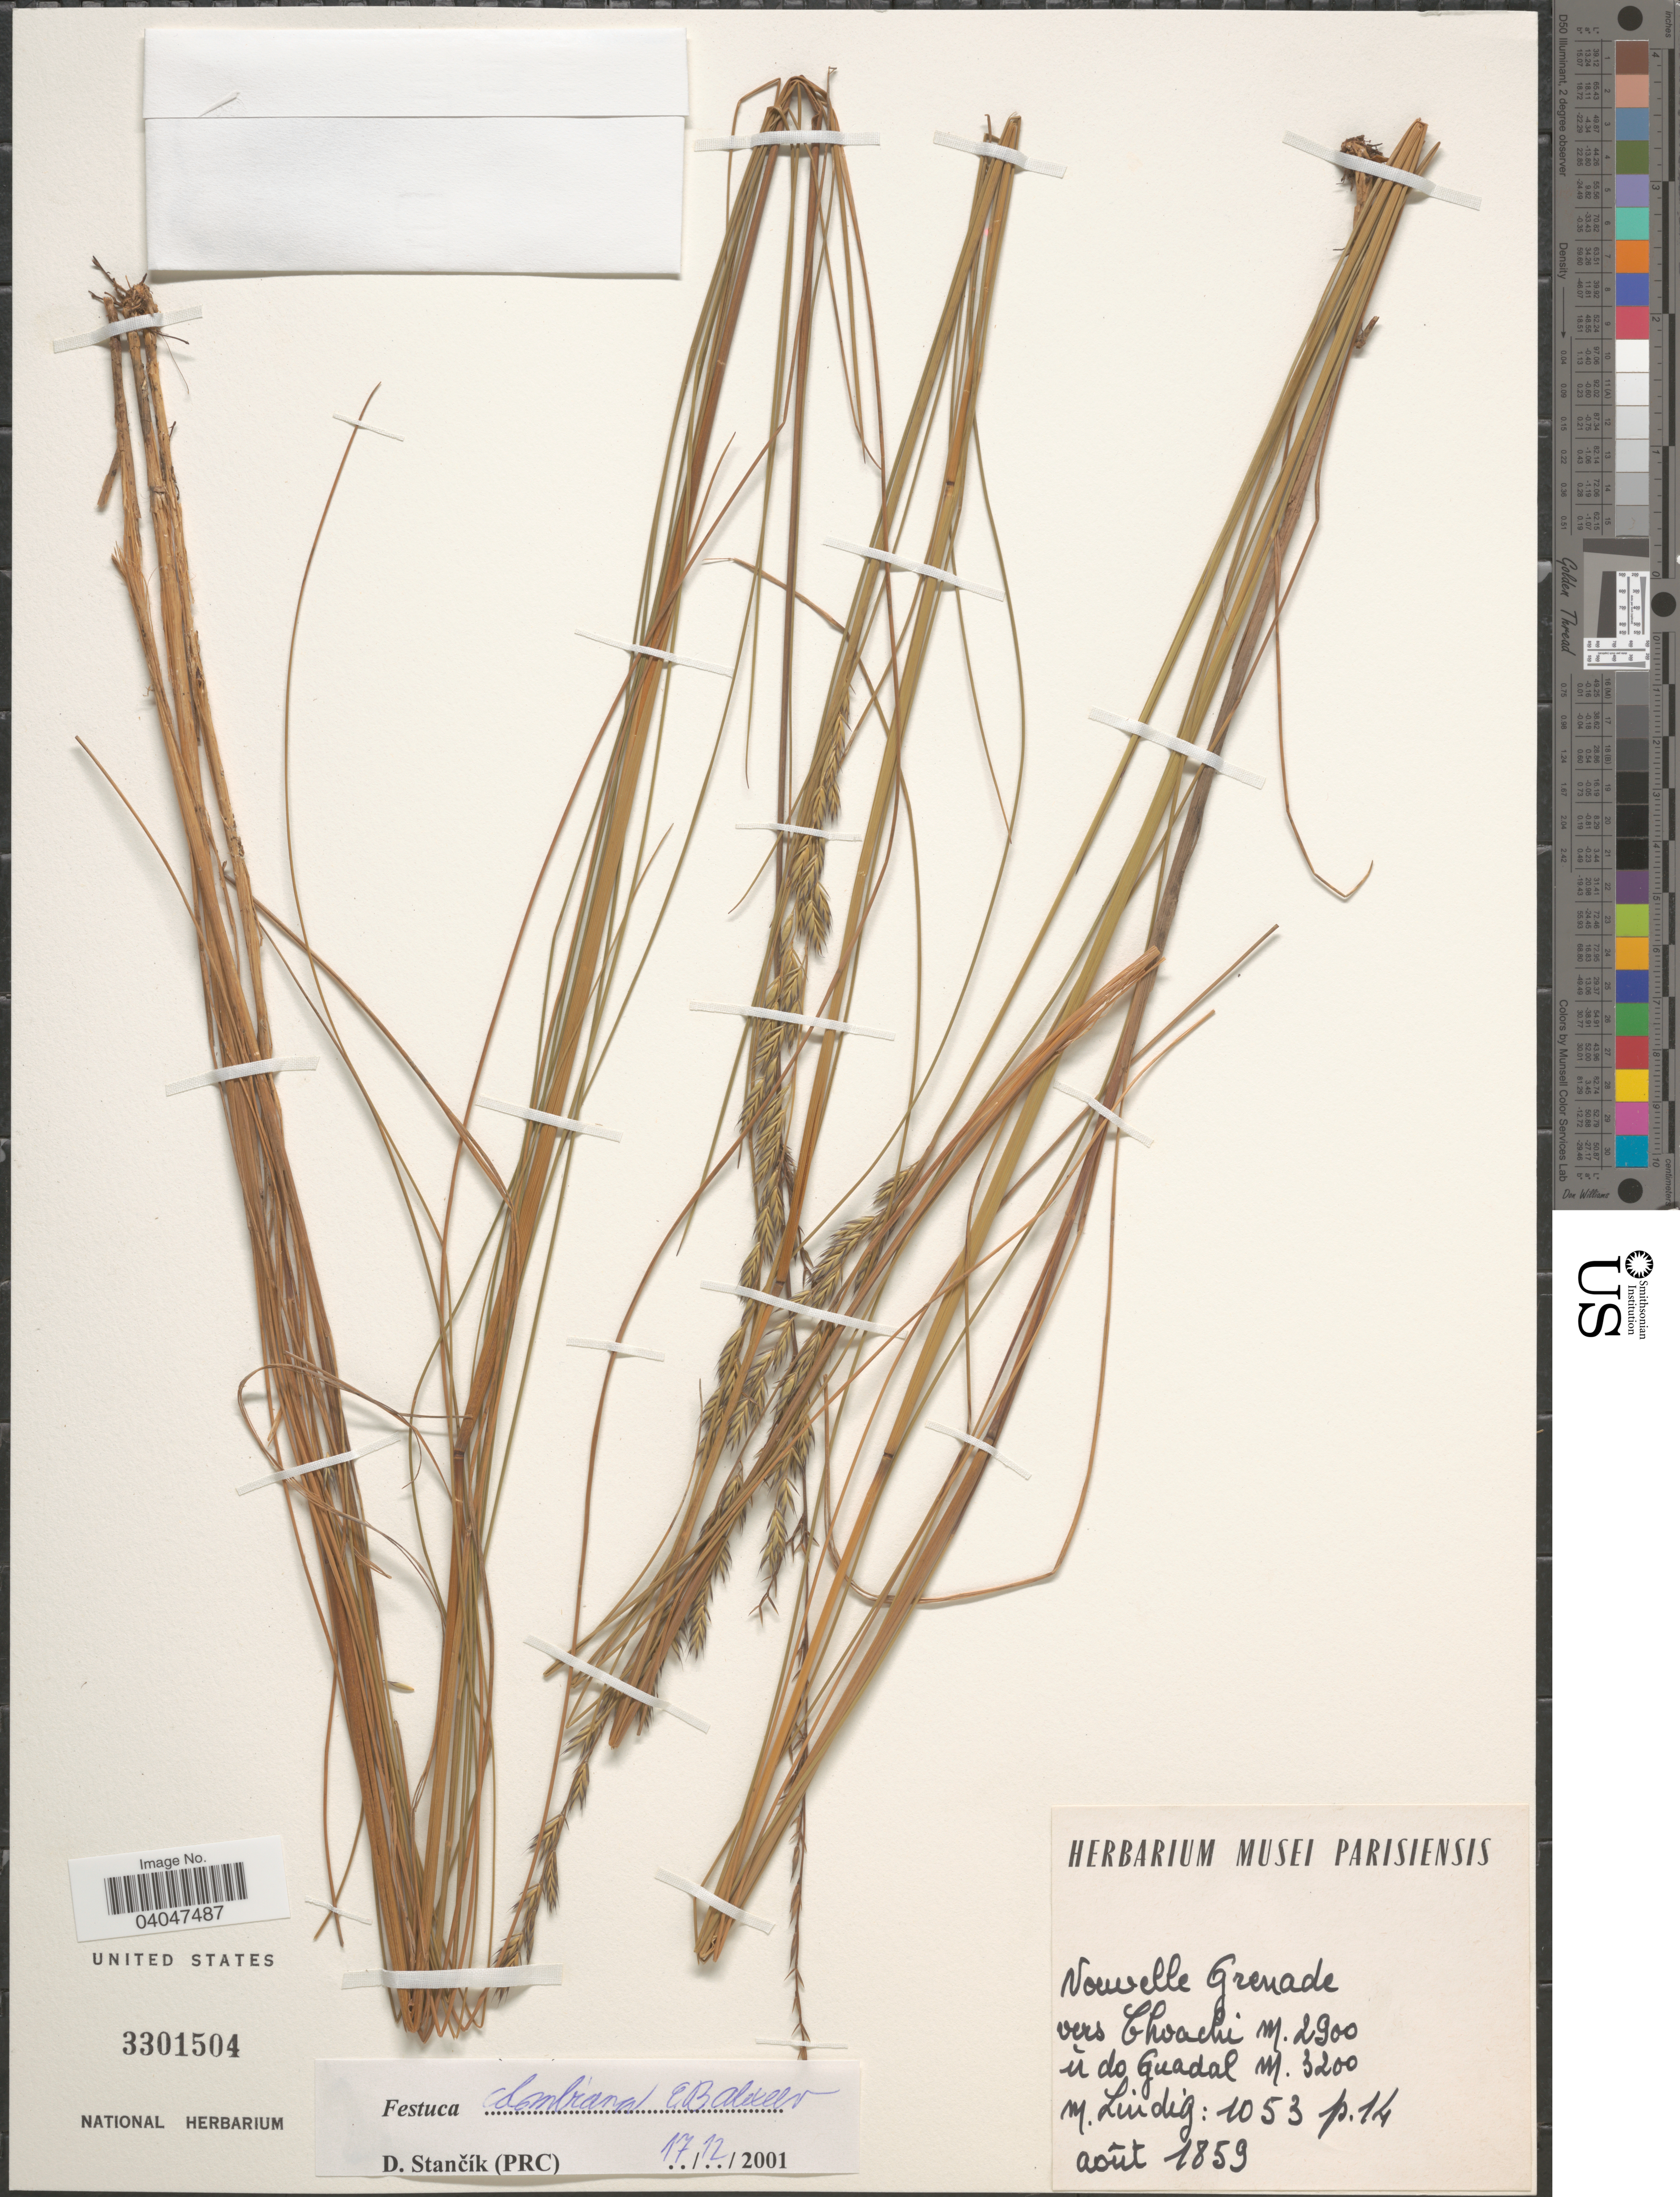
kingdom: Plantae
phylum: Tracheophyta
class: Liliopsida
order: Poales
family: Poaceae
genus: Festuca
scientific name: Festuca colombiana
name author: E.B. Alexeev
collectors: M. Lindig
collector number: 1053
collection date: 1859-08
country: Colombia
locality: Nouvelle Grenade vers Choachi M. 2900 in do Guadal M. 3200.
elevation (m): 2900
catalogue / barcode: US 3301504